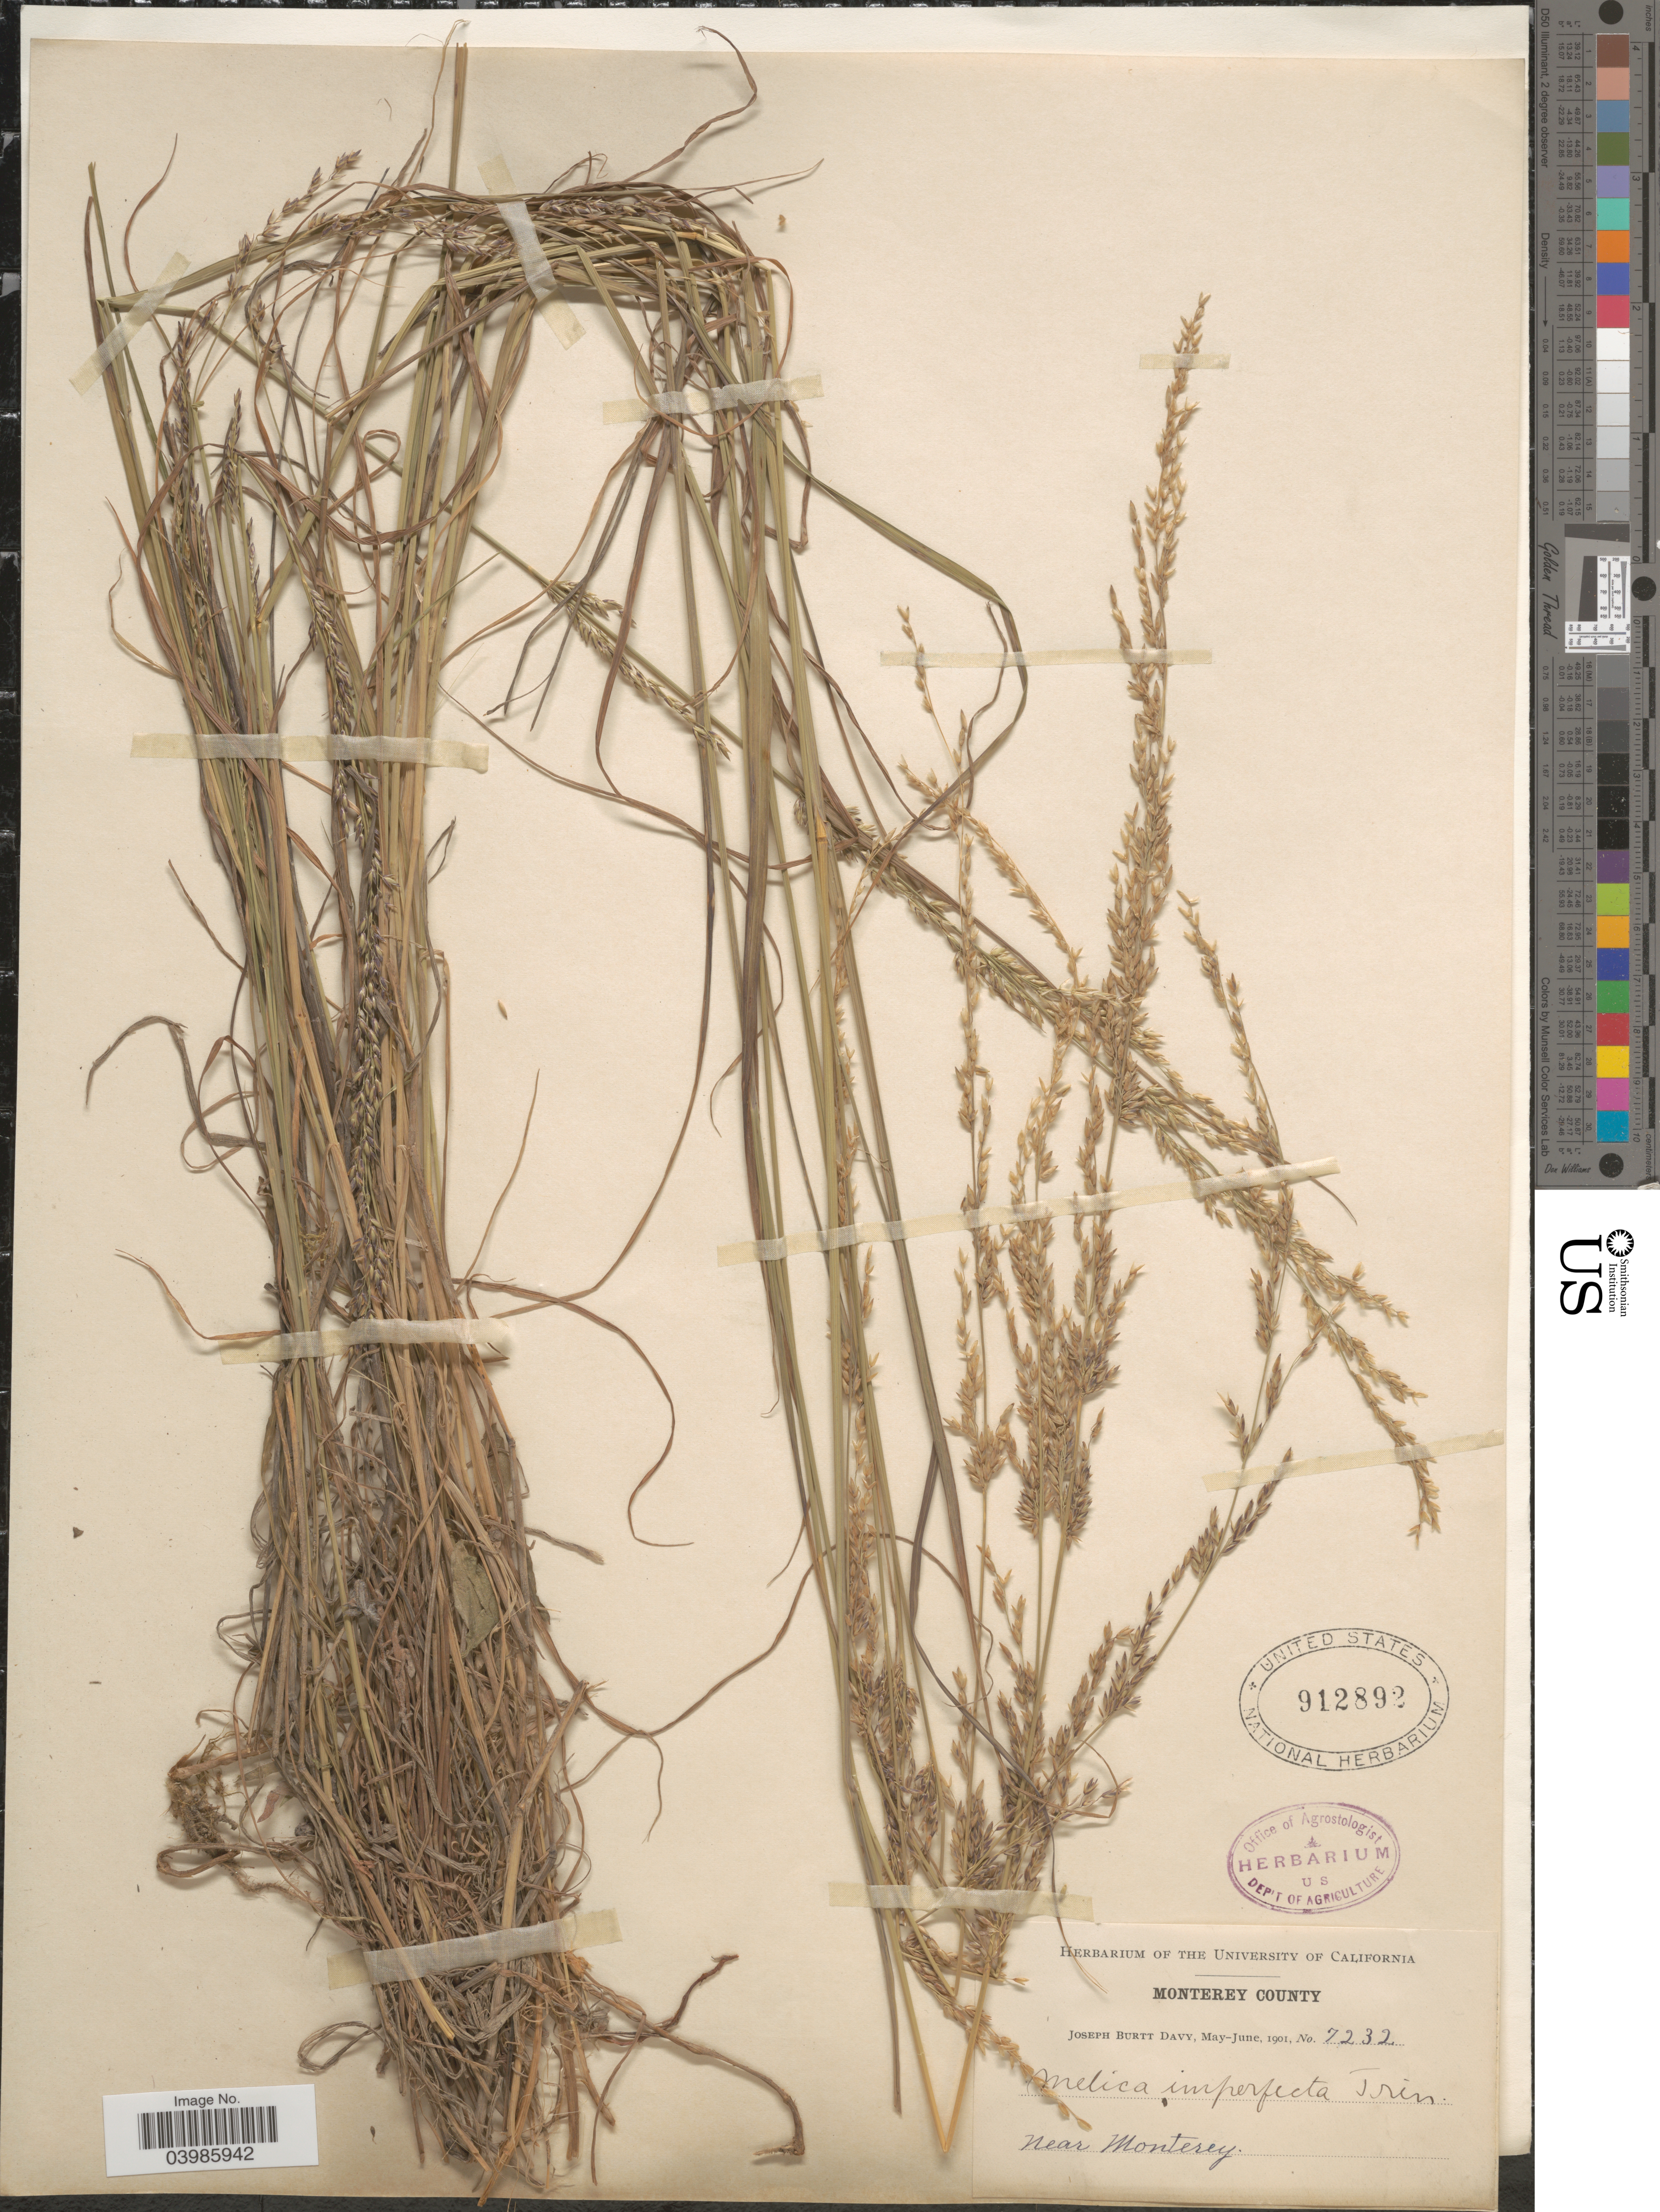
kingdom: Plantae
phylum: Tracheophyta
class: Liliopsida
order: Poales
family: Poaceae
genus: Melica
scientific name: Melica imperfecta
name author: Trin.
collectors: J. Burtt Davy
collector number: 7232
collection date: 1901-05/1901-06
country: United States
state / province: California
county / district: Monterey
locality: Monterey County. Near Monterey.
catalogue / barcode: US 912892